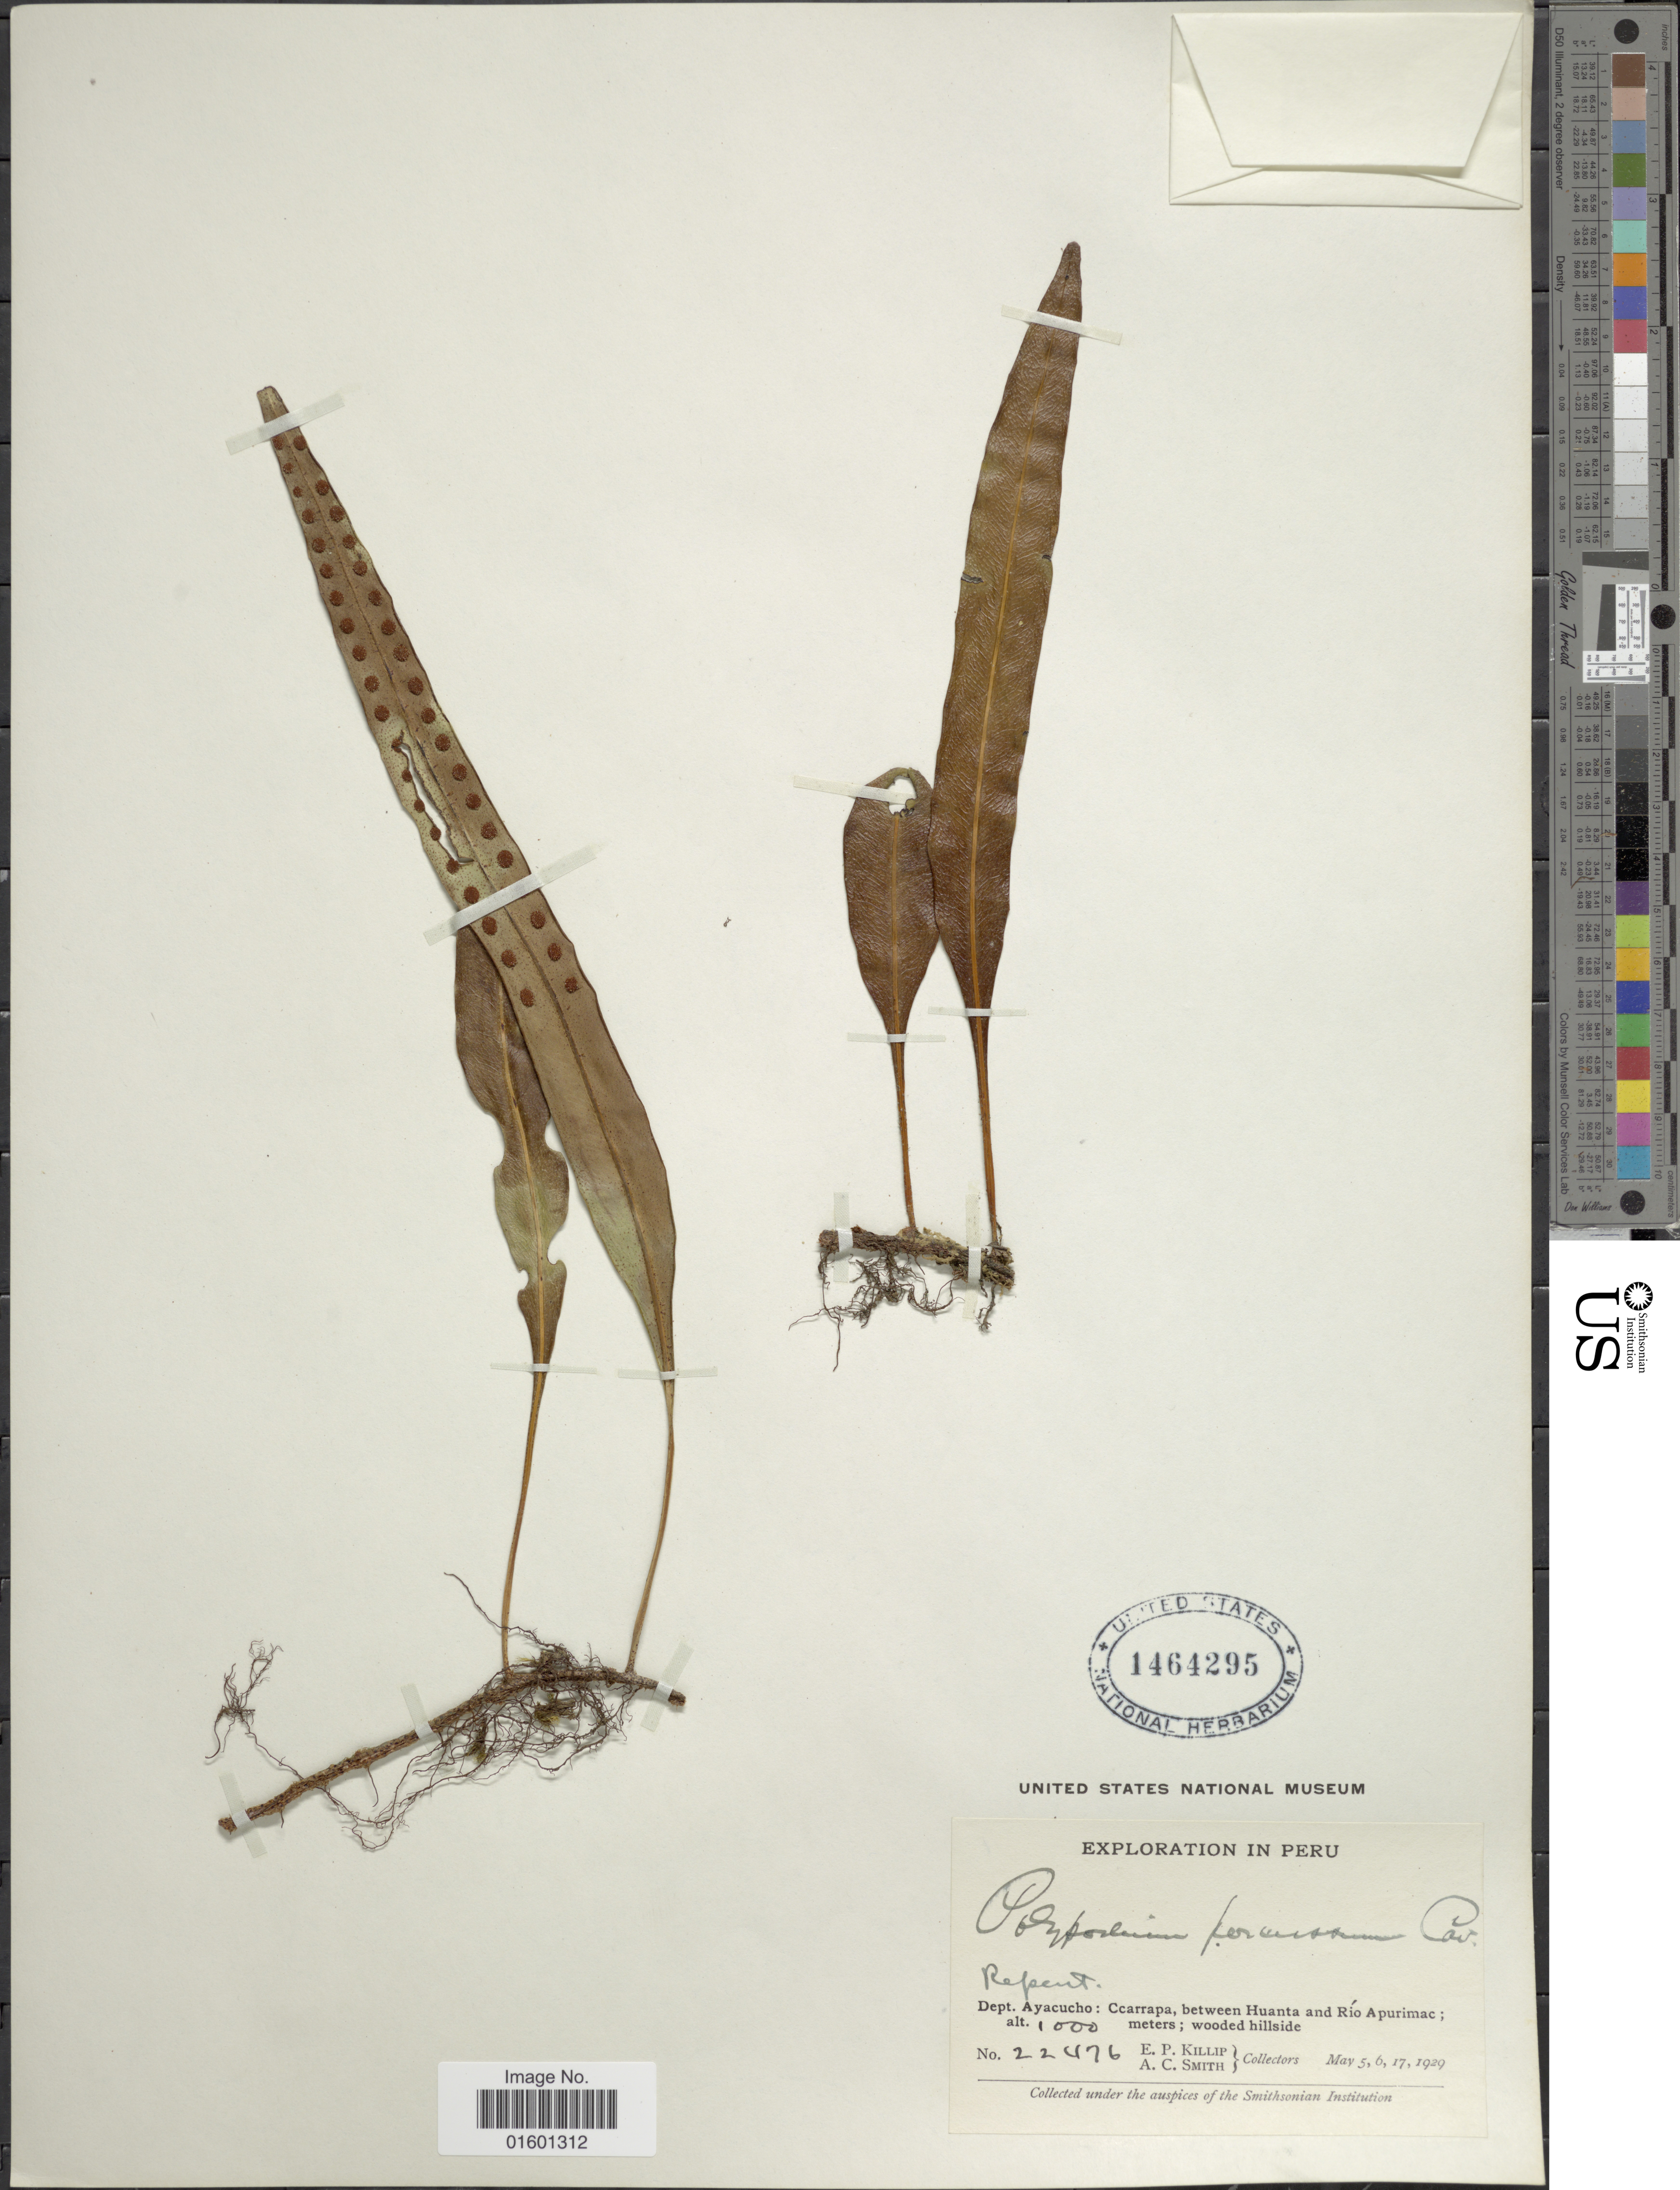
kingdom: Plantae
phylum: Tracheophyta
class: Polypodiopsida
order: Polypodiales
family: Polypodiaceae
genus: Microgramma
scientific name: Microgramma percussa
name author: (Cav.) de la Sota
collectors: E. P. Killip & A. C. Smith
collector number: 22476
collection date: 1929-05-05/1929-05-17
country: Peru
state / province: Ayacucho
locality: Ccarrapa, between Huanta and Rio Apurimac; wooded hillside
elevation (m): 1000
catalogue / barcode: US 1464295